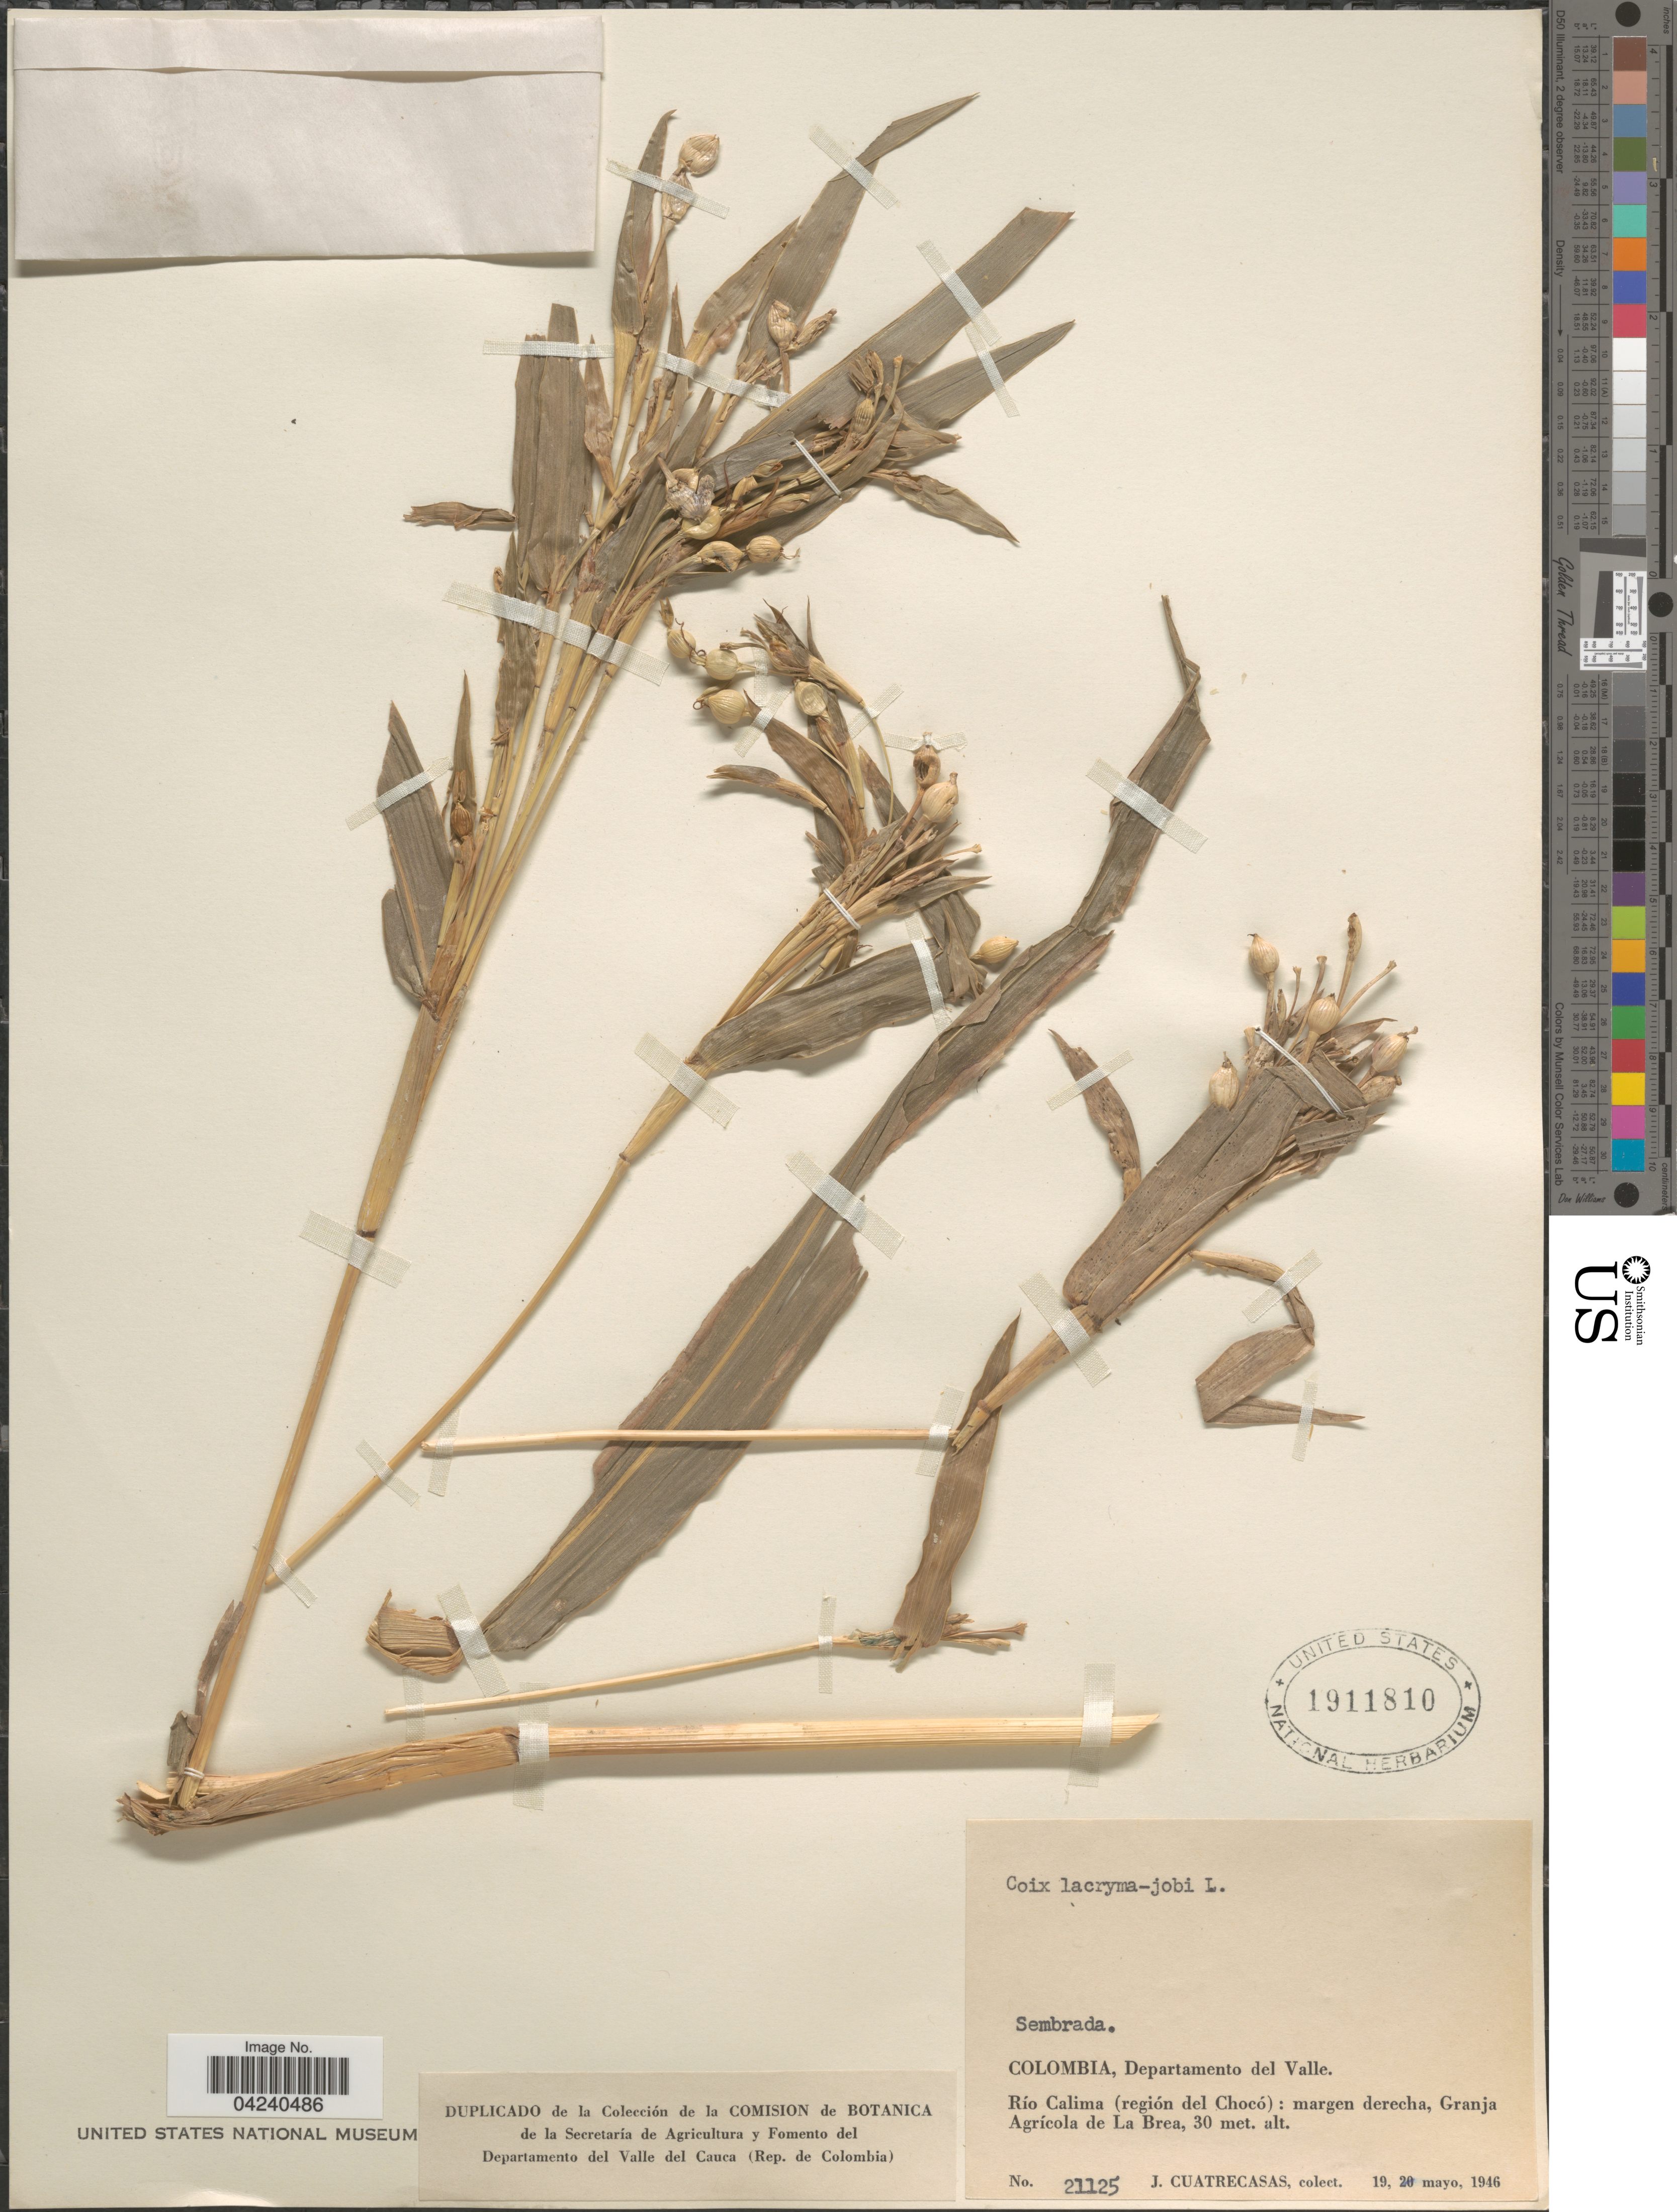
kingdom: Plantae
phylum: Tracheophyta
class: Liliopsida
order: Poales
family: Poaceae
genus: Coix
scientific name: Coix lacryma-jobi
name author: L.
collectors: J. Cuatrecasas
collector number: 21125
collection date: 1946-05-19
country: Colombia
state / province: Valle del Cauca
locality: Departamento del Valle. Río Calima (región del Chocó): margen derecha, Granja Agrícola de La Brea.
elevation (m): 30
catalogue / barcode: US 1911810